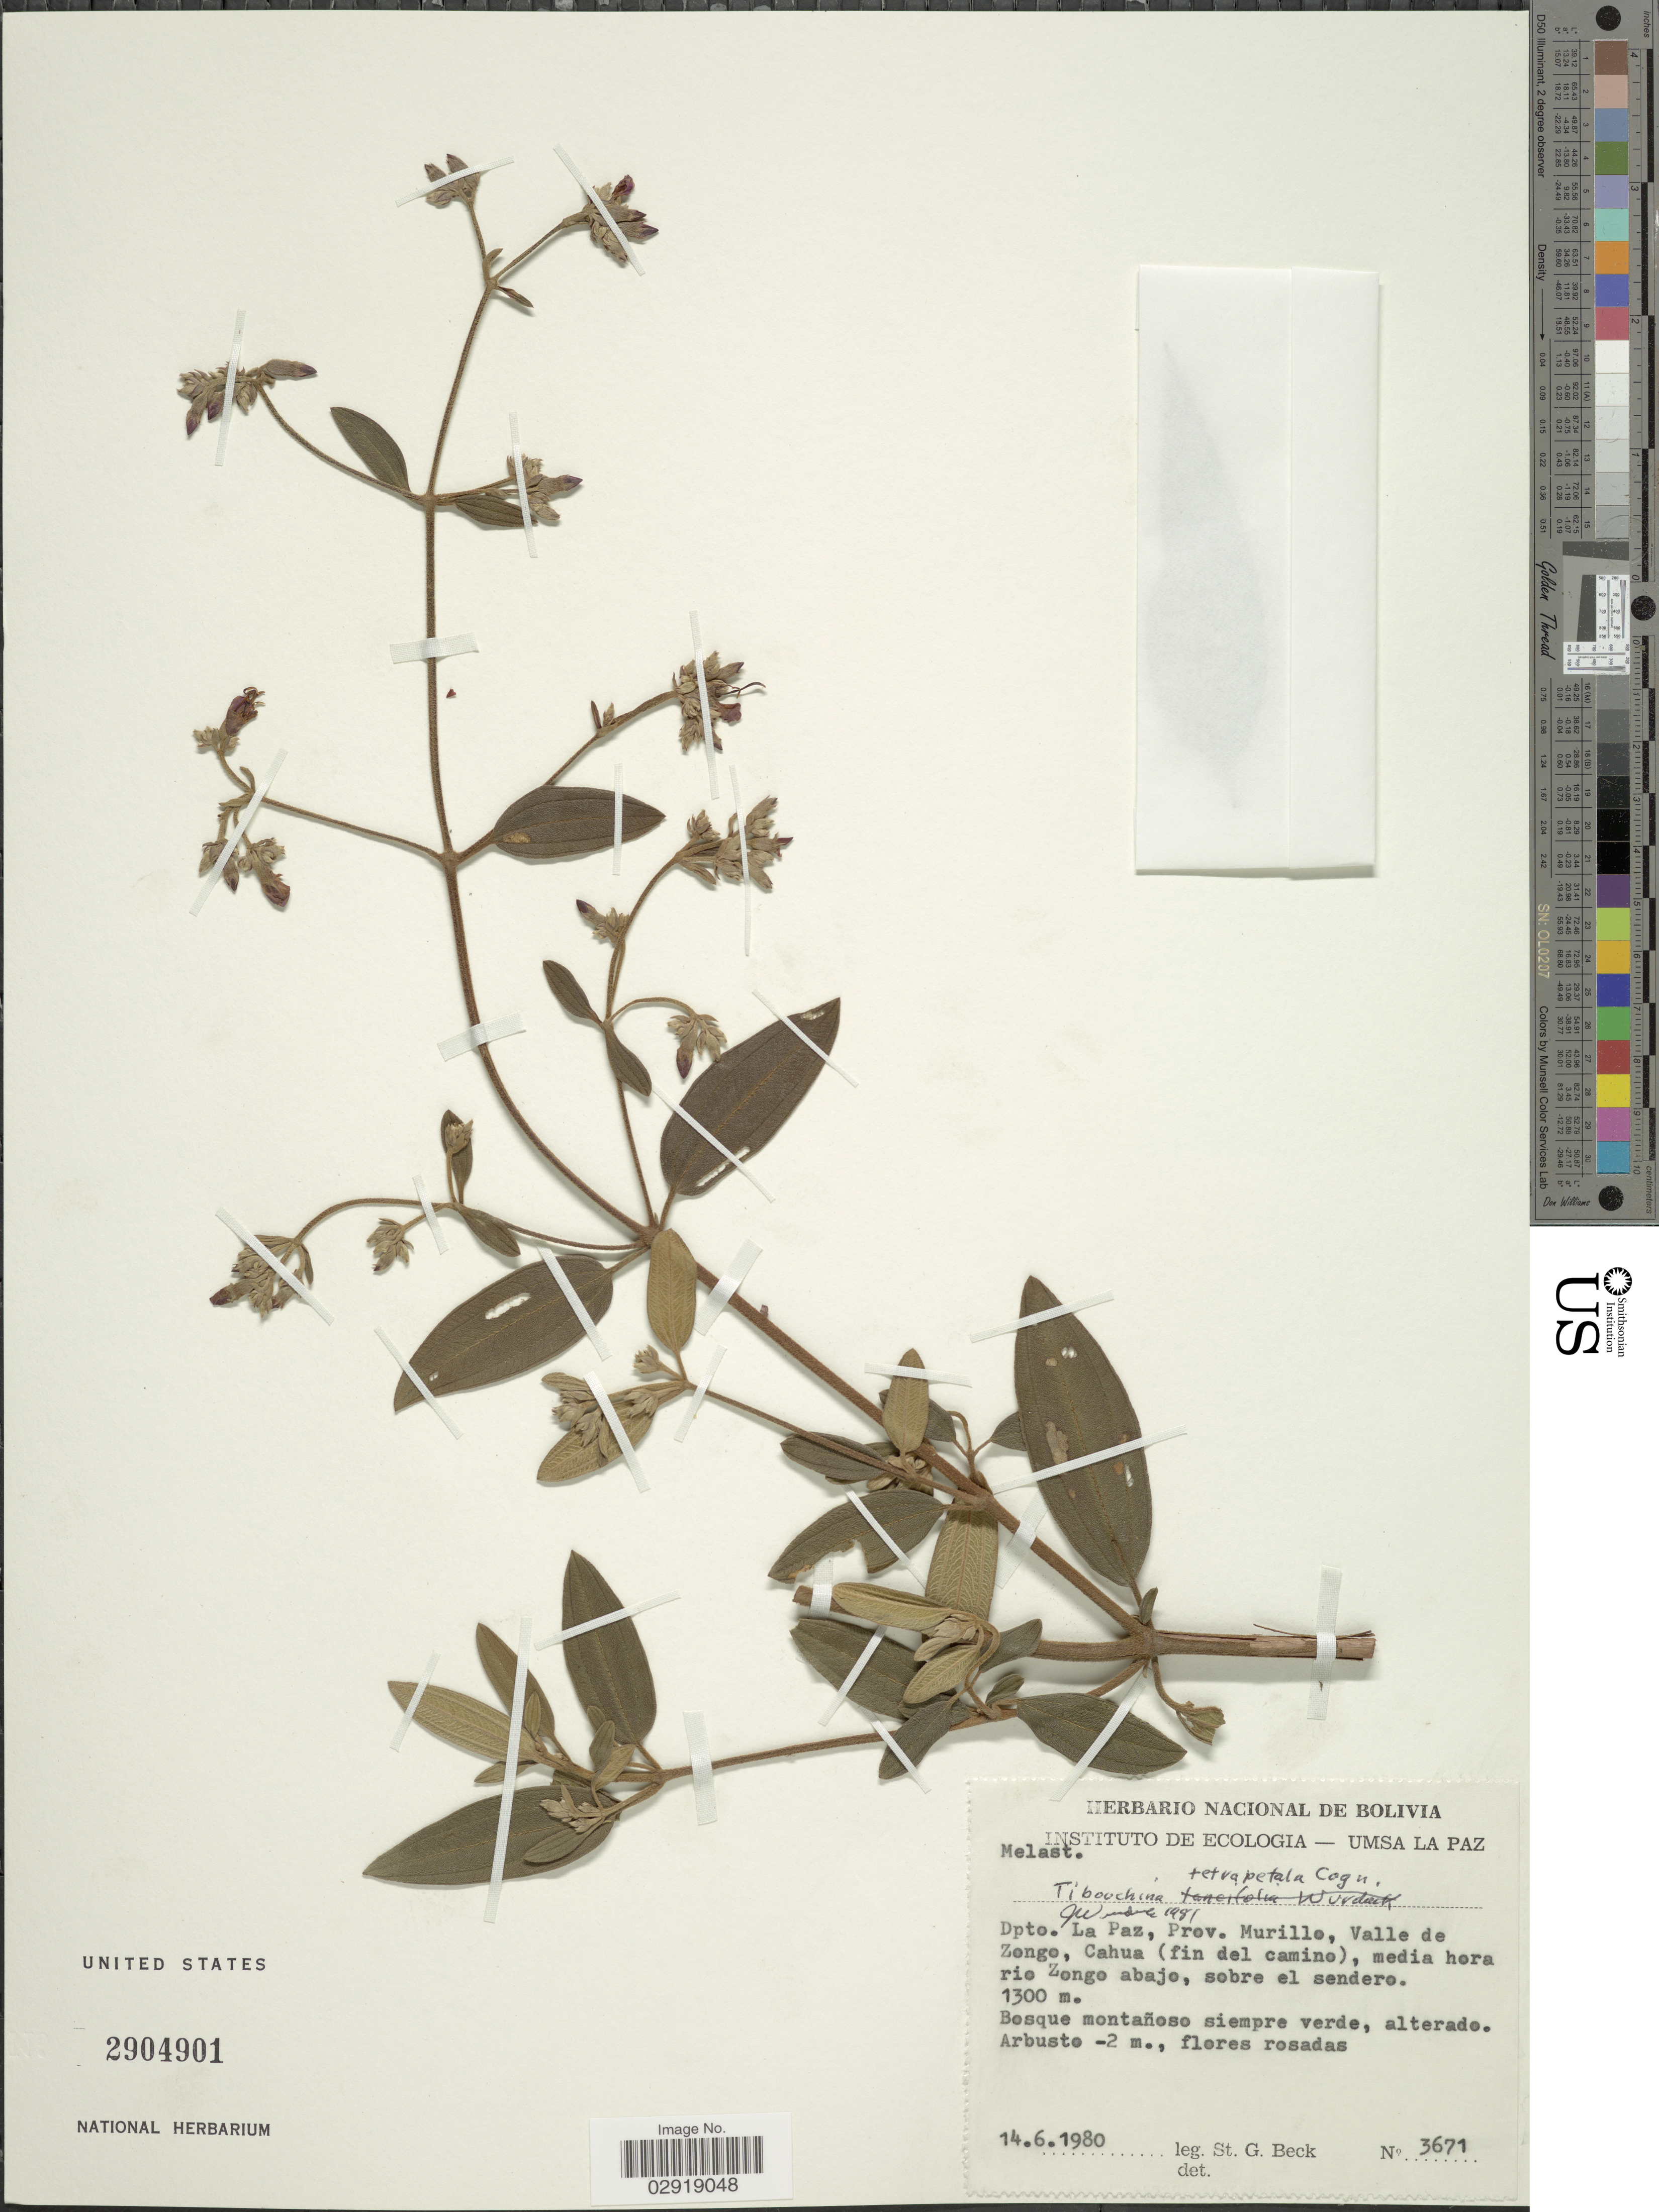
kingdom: Plantae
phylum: Tracheophyta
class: Magnoliopsida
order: Myrtales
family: Melastomataceae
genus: Chaetogastra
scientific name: Chaetogastra tetrapetala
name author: (Cogn.) P.J.F. Guim. & Michelang.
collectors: S. G. Beck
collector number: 3671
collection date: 1980-06-14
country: Bolivia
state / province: La Paz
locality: Dpto. La Paz, Prov. Murillo, Valle de Zongo, Cahua (fin del camino), media hora rie Zongo abajo, sobre el sendero.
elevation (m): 1300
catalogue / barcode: US 2904901